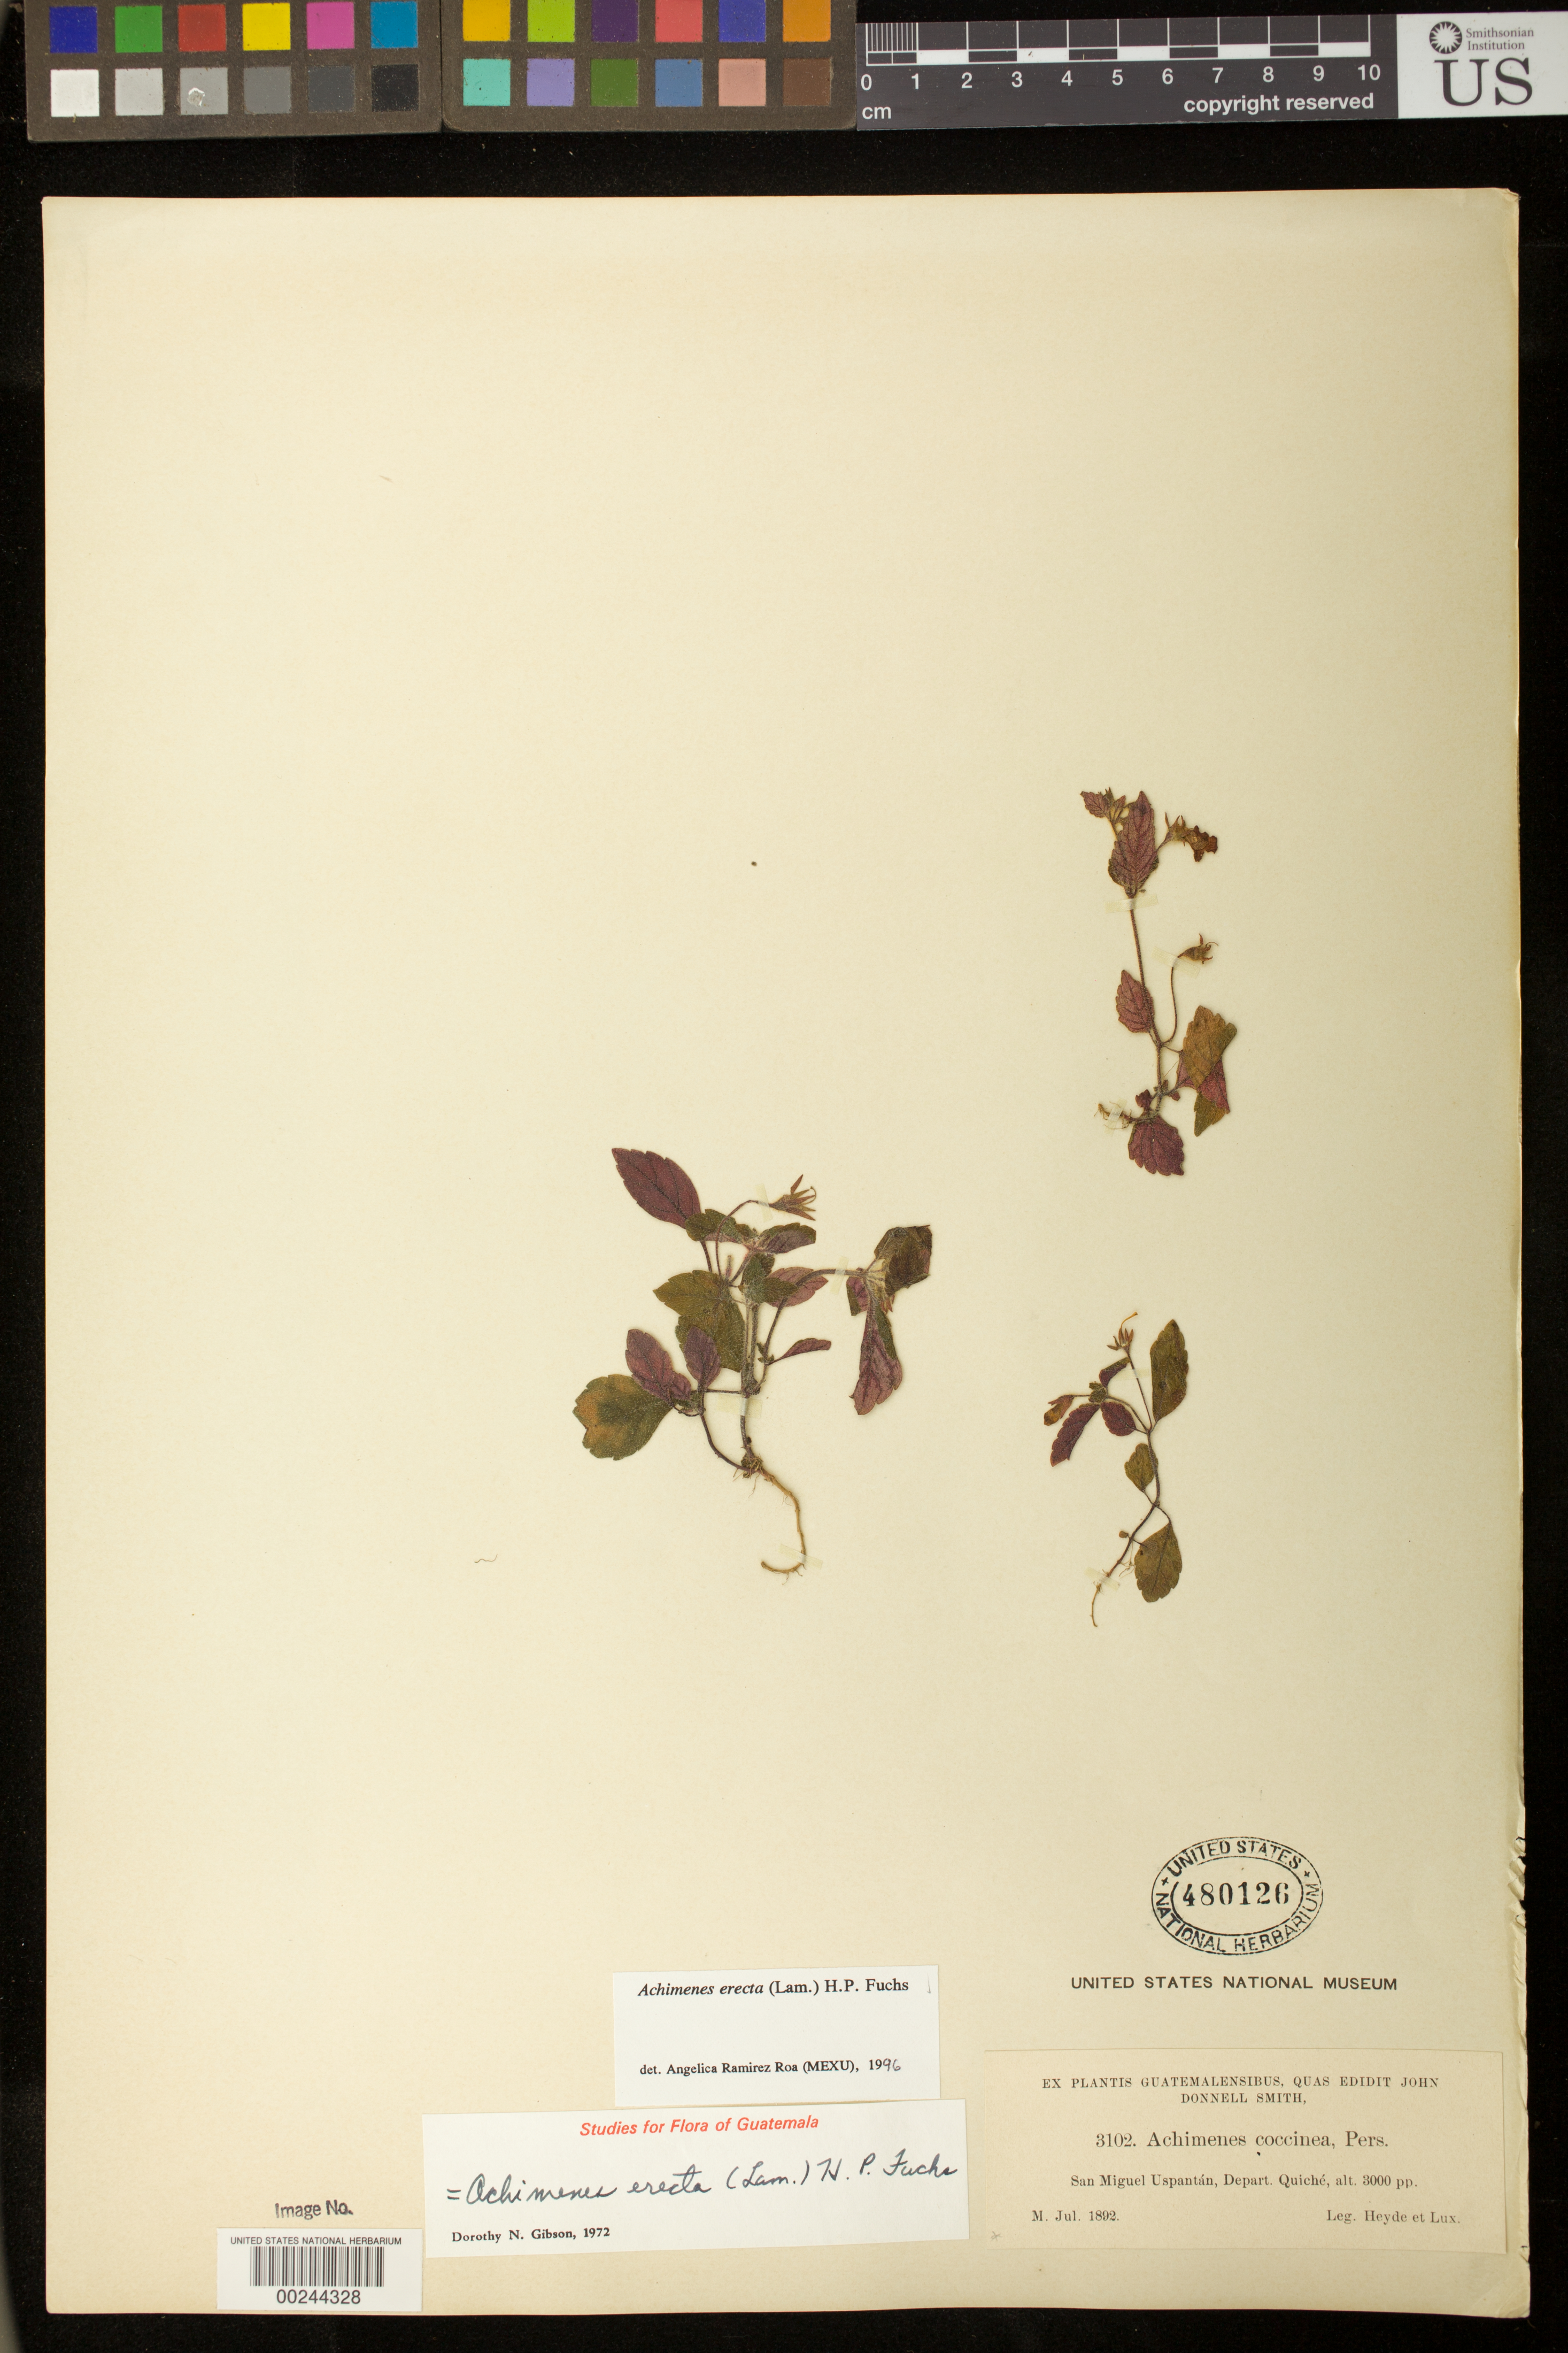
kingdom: Plantae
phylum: Tracheophyta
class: Magnoliopsida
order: Lamiales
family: Gesneriaceae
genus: Achimenes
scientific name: Achimenes erecta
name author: (Lam.) H.P. Fuchs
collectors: E. T. Heyde & E. Lux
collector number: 3102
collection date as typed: Jul 1892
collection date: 1892-07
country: Guatemala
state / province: El Quiché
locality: San Miguel Uspantan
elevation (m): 914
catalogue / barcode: US 480126